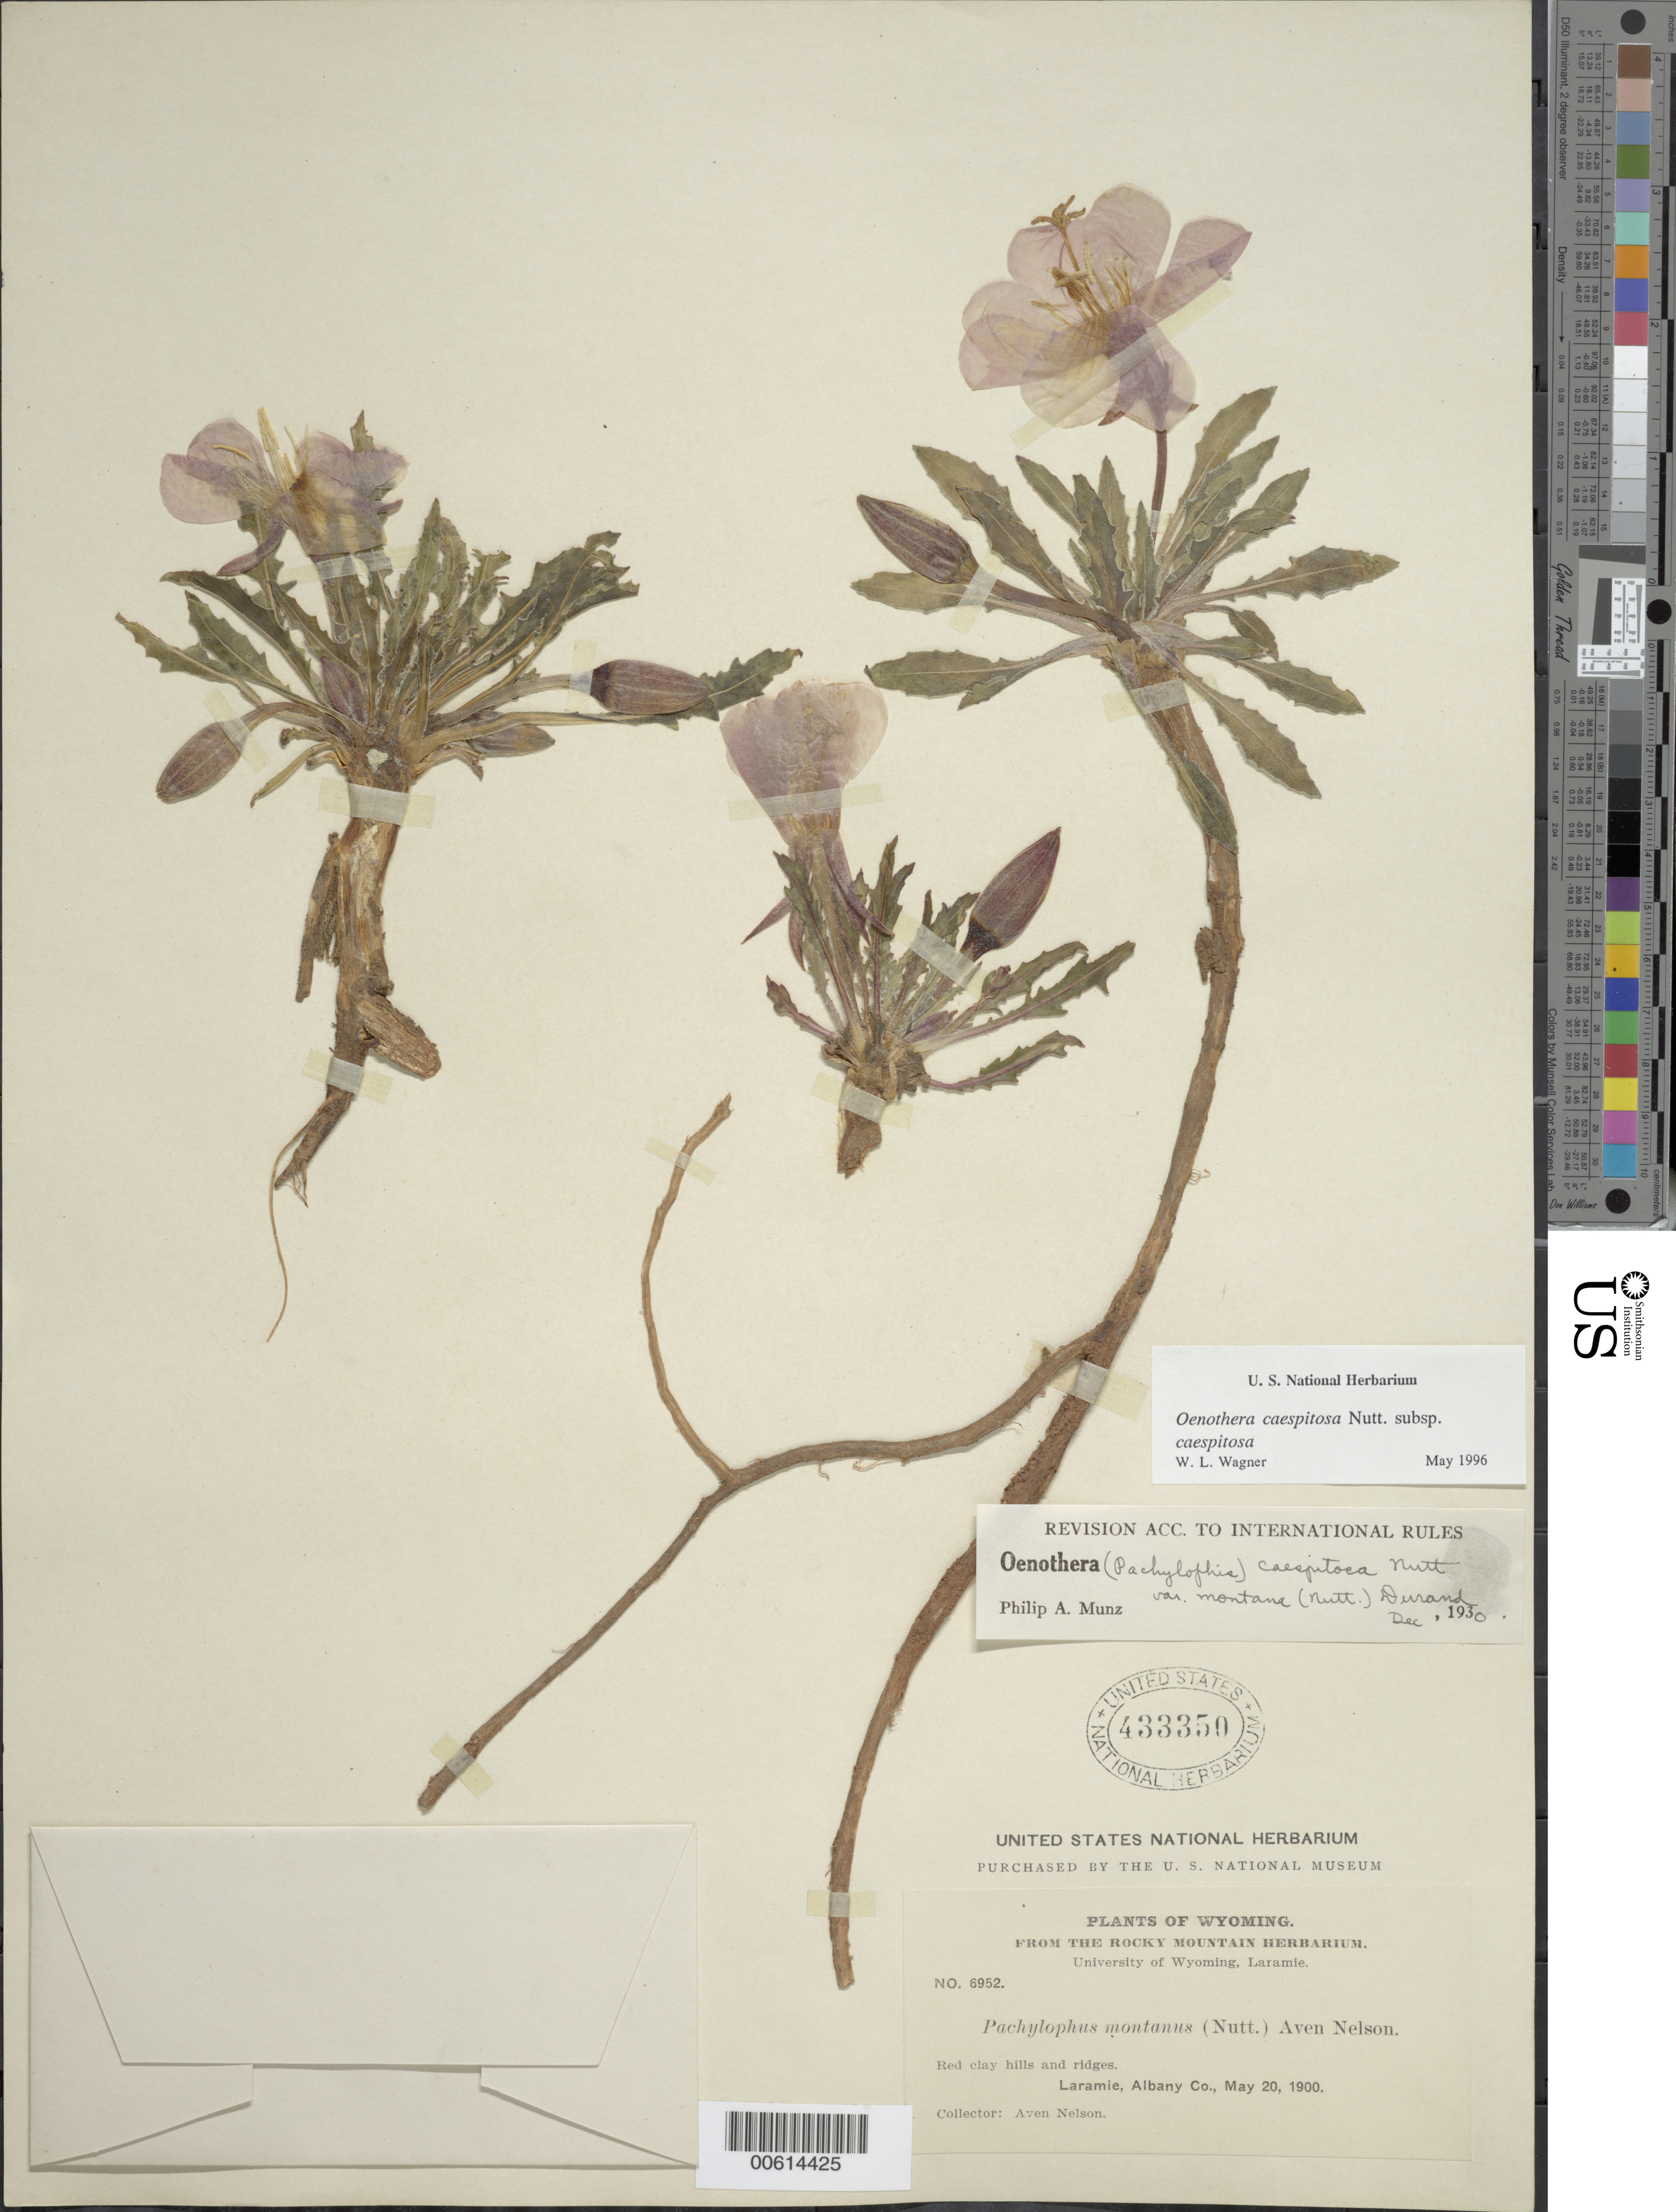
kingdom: Plantae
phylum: Tracheophyta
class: Magnoliopsida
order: Myrtales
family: Onagraceae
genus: Oenothera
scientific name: Oenothera cespitosa subsp. cespitosa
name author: Nutt.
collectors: A. Nelson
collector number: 6952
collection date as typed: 20 May 1900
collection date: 1900-05-20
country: United States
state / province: Wyoming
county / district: Albany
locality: Laramie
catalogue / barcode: US 433350